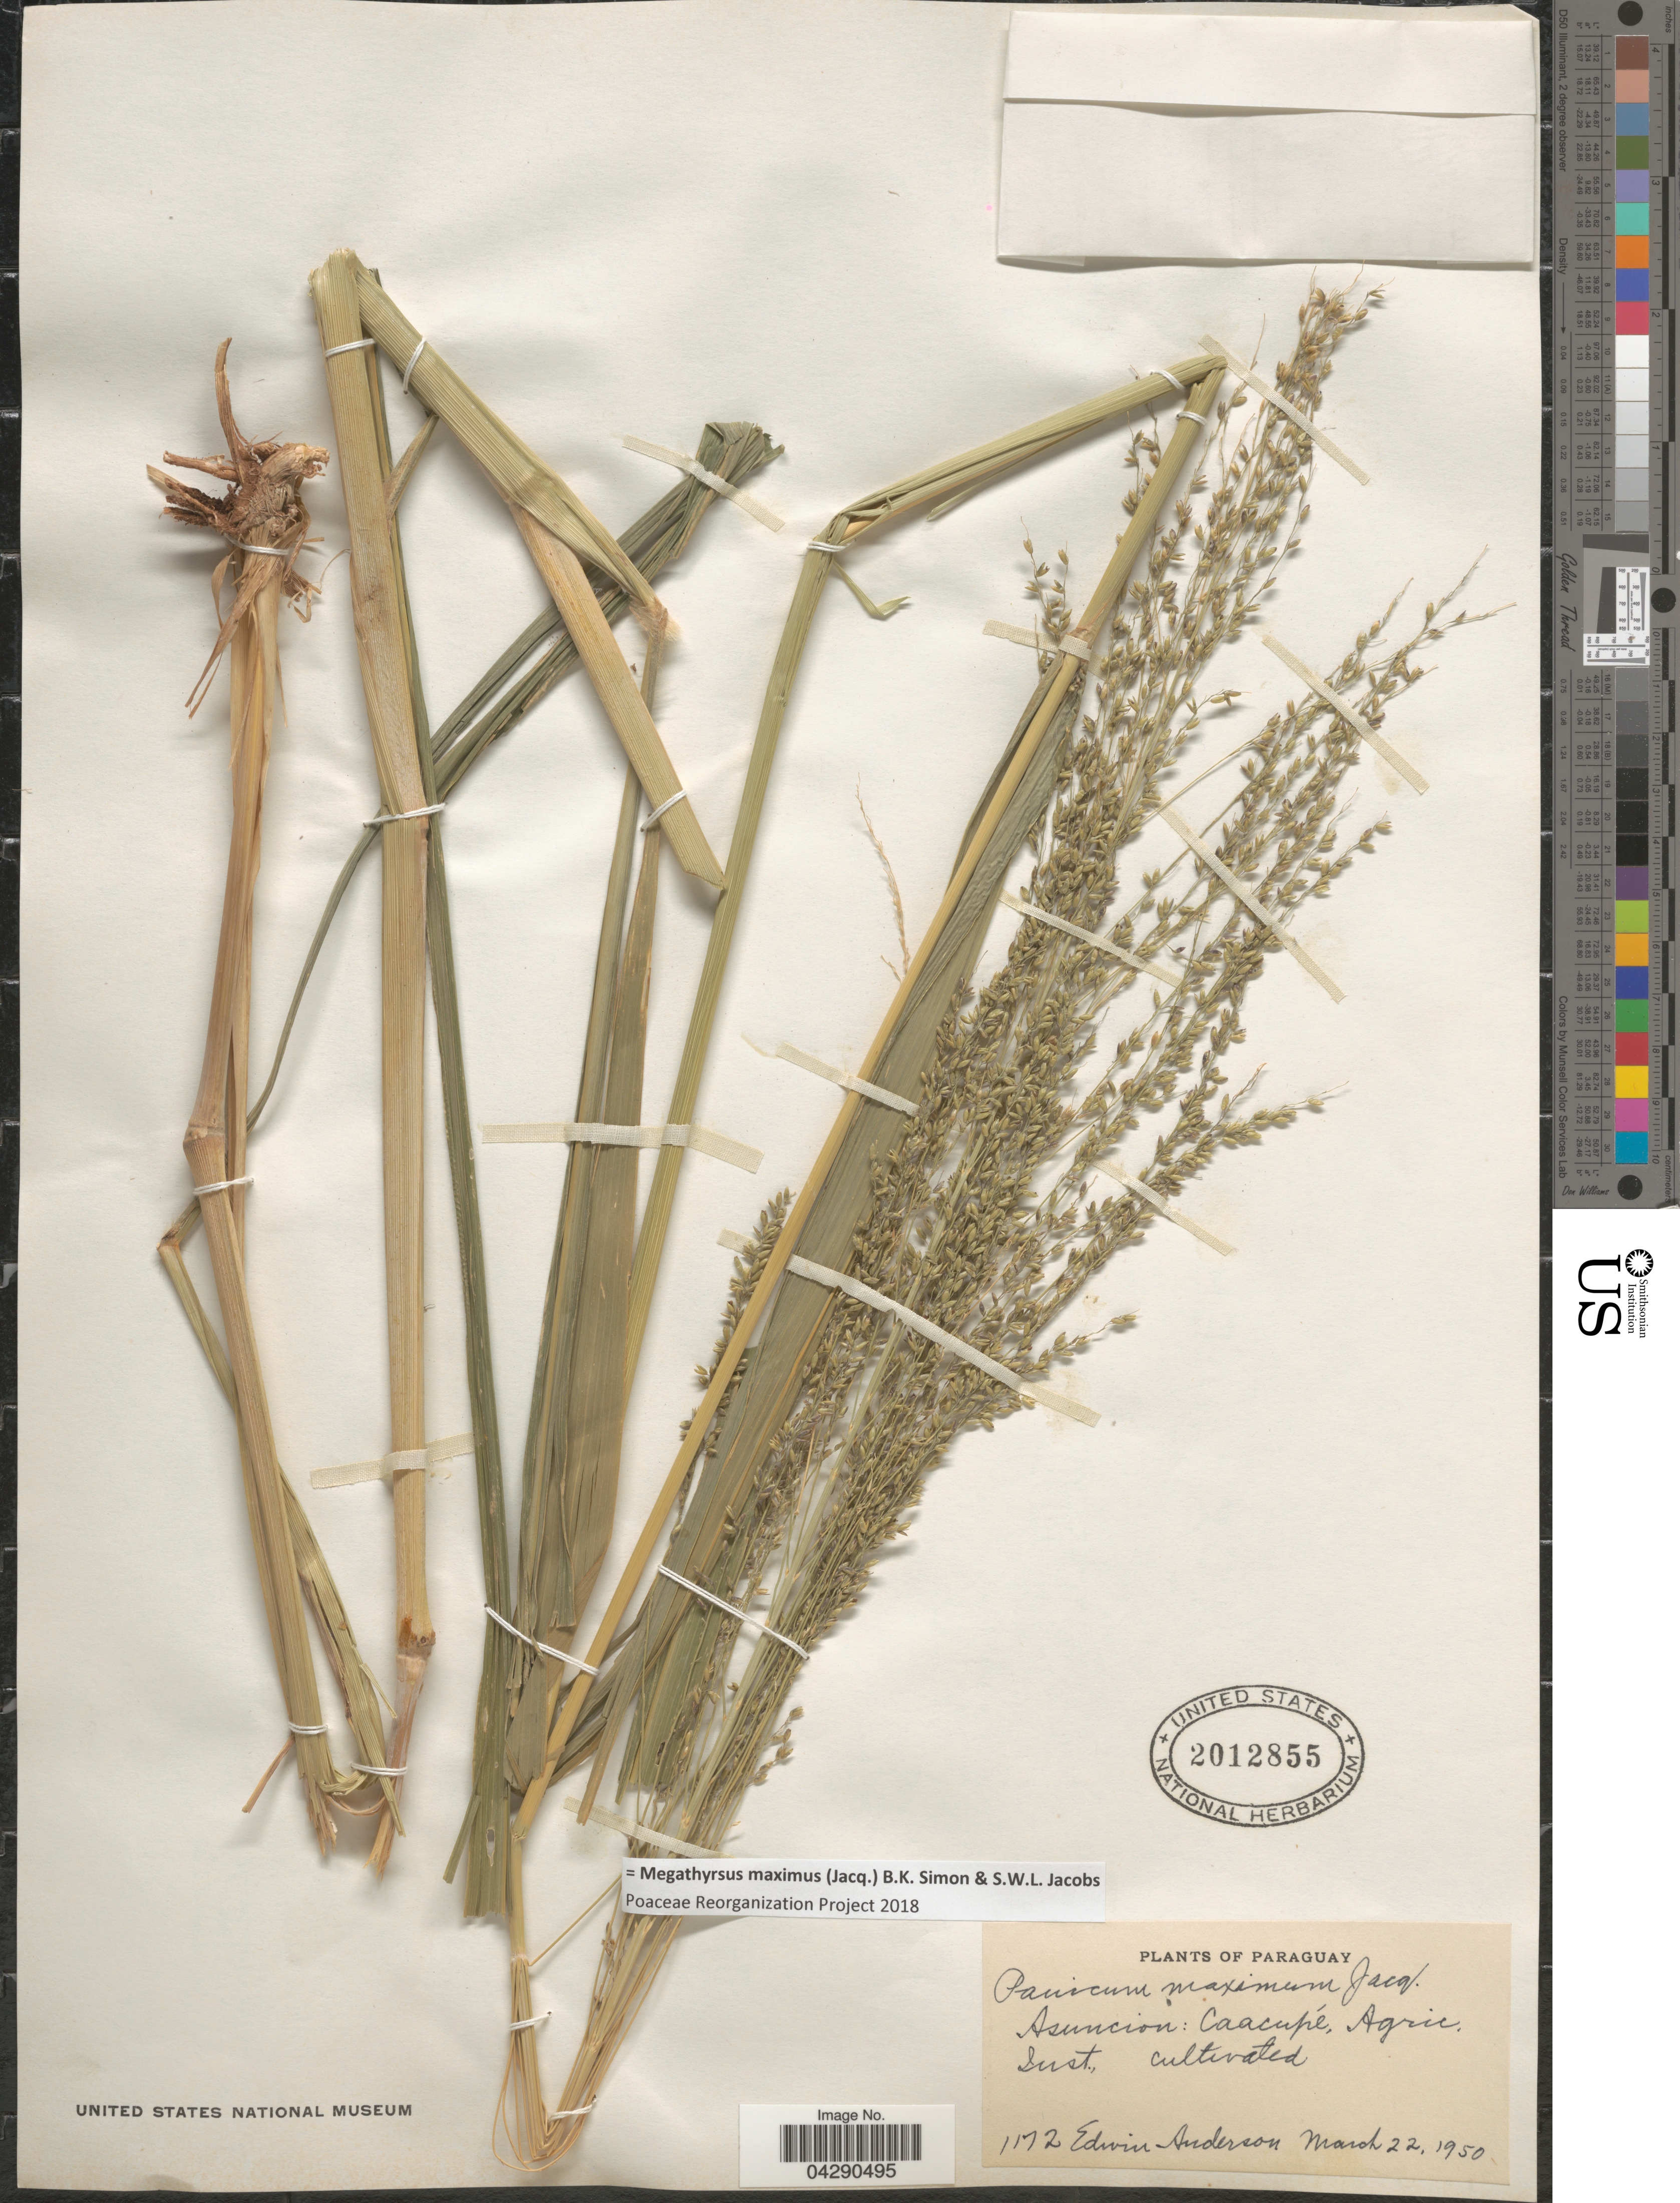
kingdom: Plantae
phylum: Tracheophyta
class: Liliopsida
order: Poales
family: Poaceae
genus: Megathyrsus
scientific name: Megathyrsus maximus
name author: (Jacq.) B.K. Simon & S.W.L. Jacobs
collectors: E. Anderson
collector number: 1172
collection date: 1950-03-22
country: Paraguay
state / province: Asuncion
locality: Caacupé, Agric. Inst.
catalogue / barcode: US 2012855